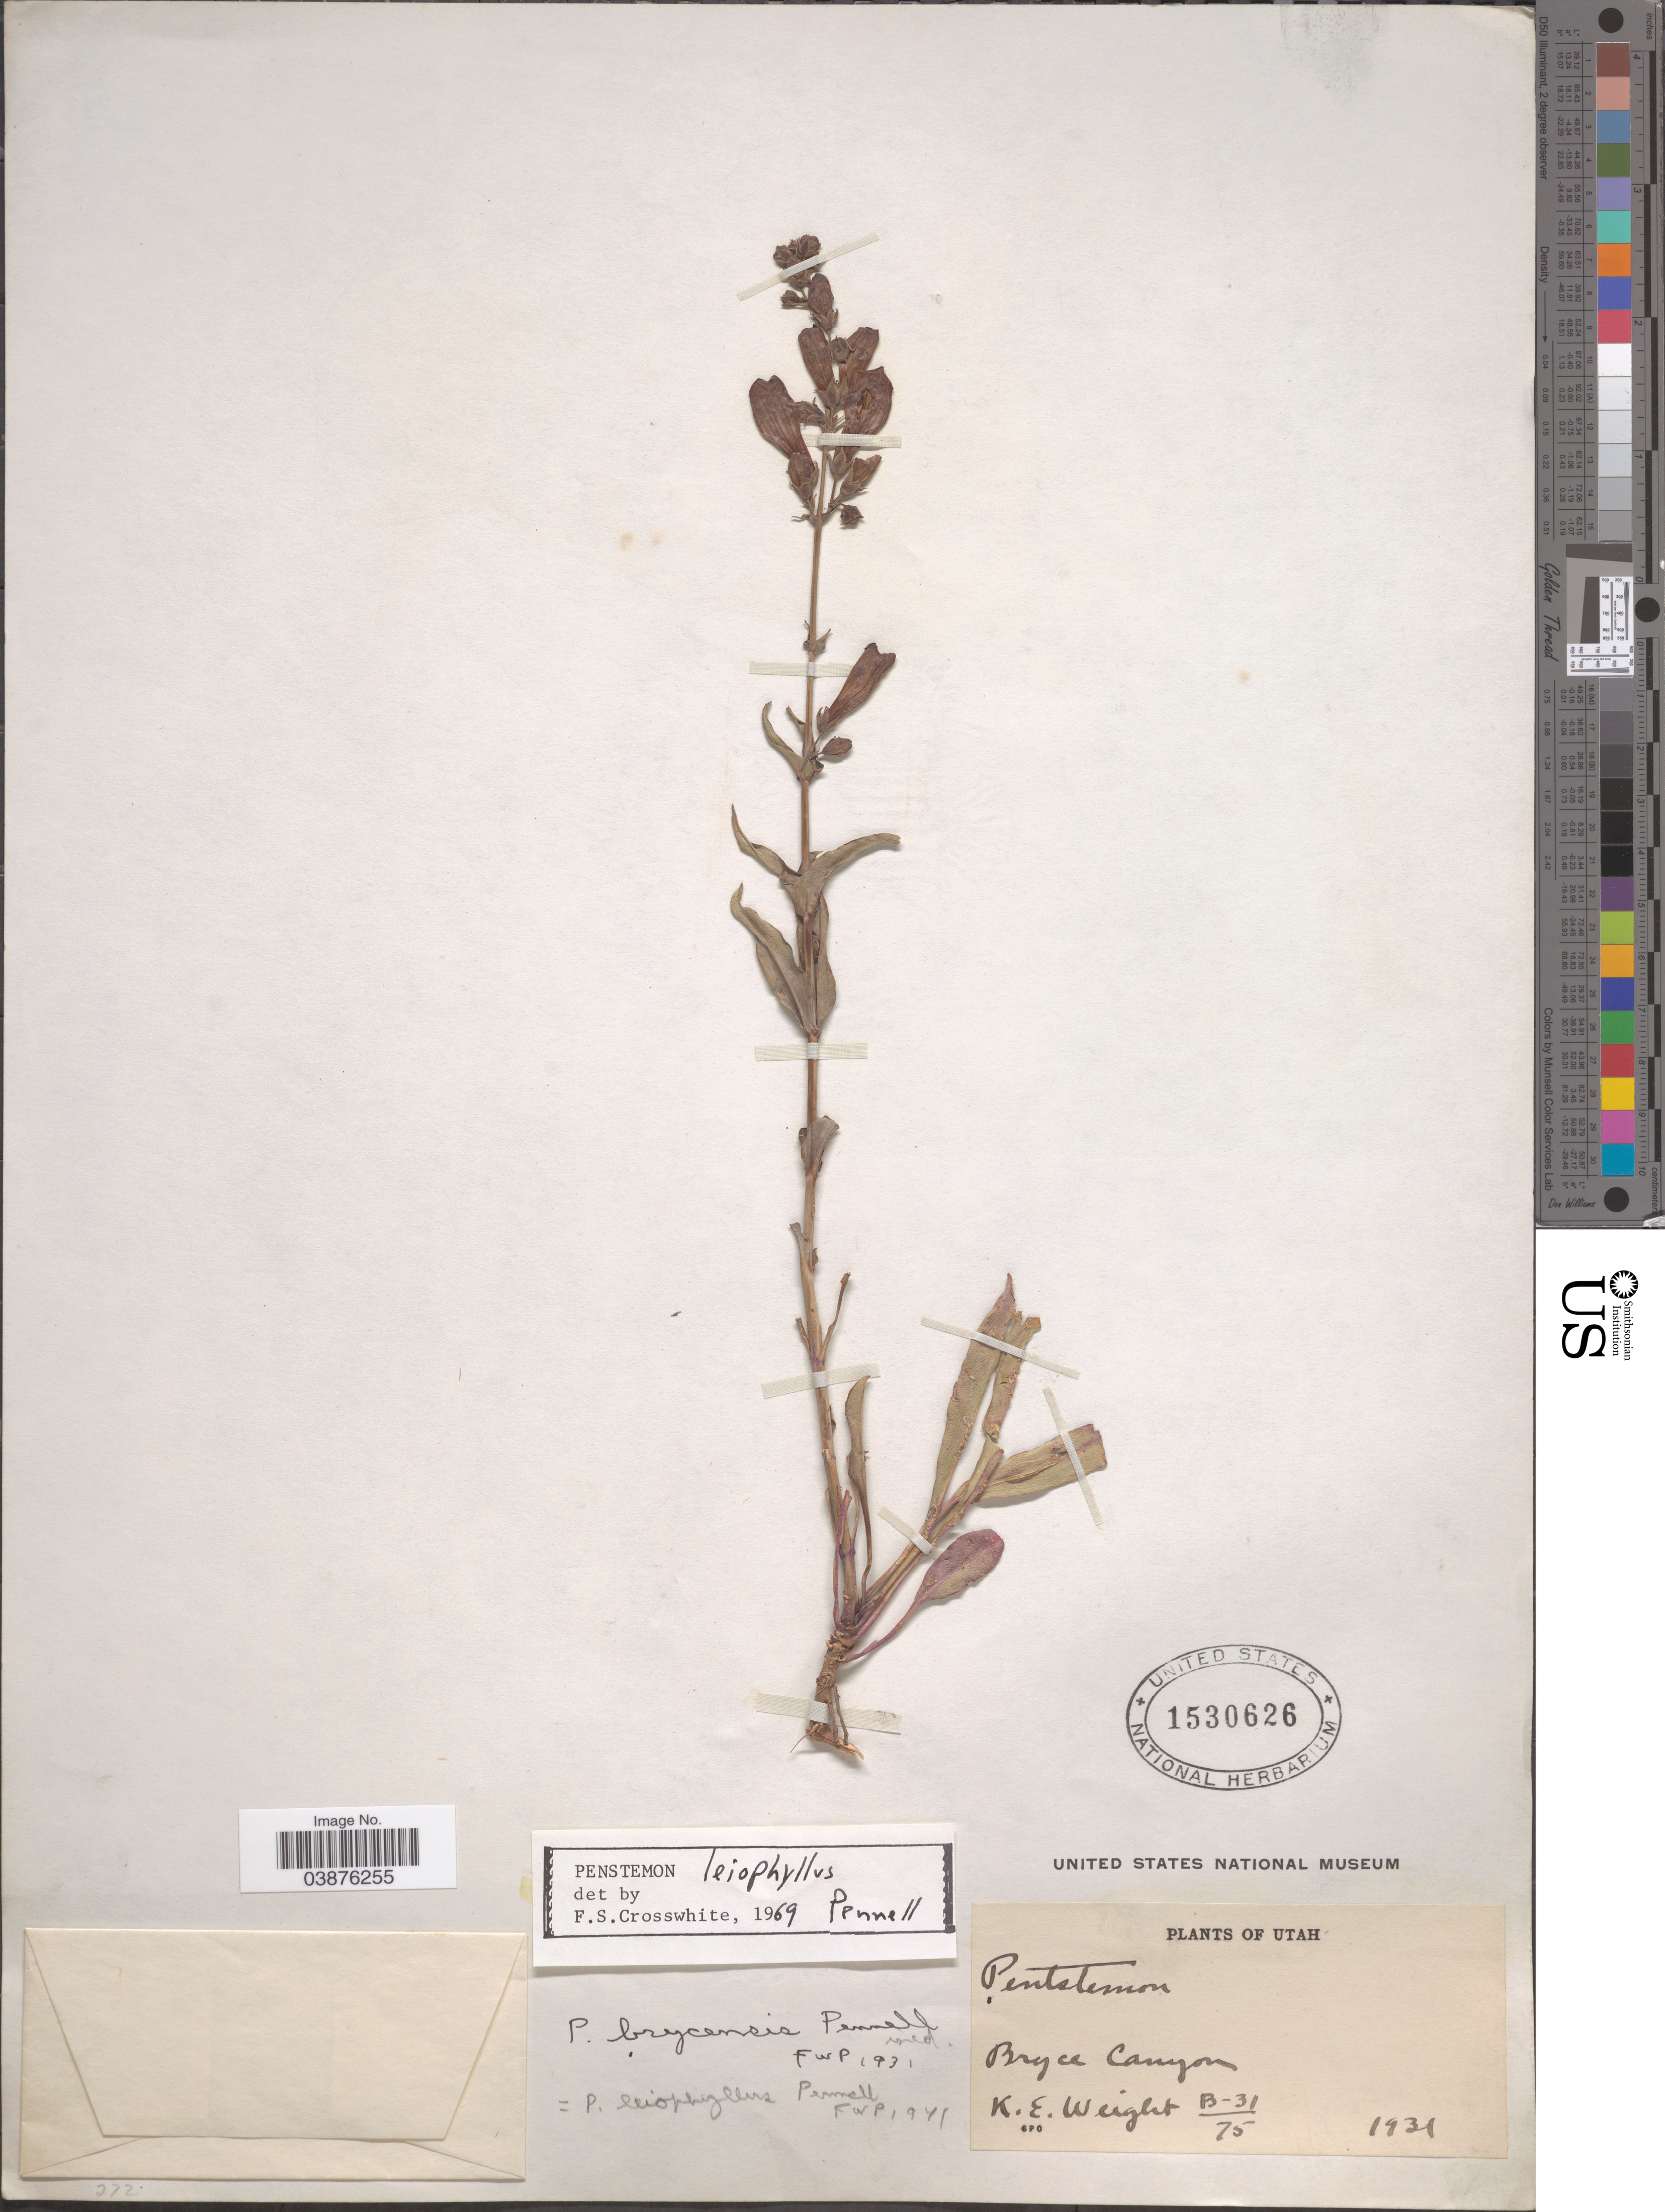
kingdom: Plantae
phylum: Tracheophyta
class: Magnoliopsida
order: Lamiales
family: Plantaginaceae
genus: Penstemon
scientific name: Penstemon leiophyllus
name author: Pennell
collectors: K. Weight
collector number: B-31/75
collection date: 1931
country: United States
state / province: Utah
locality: Bryce Canyon.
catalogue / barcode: US 1530626